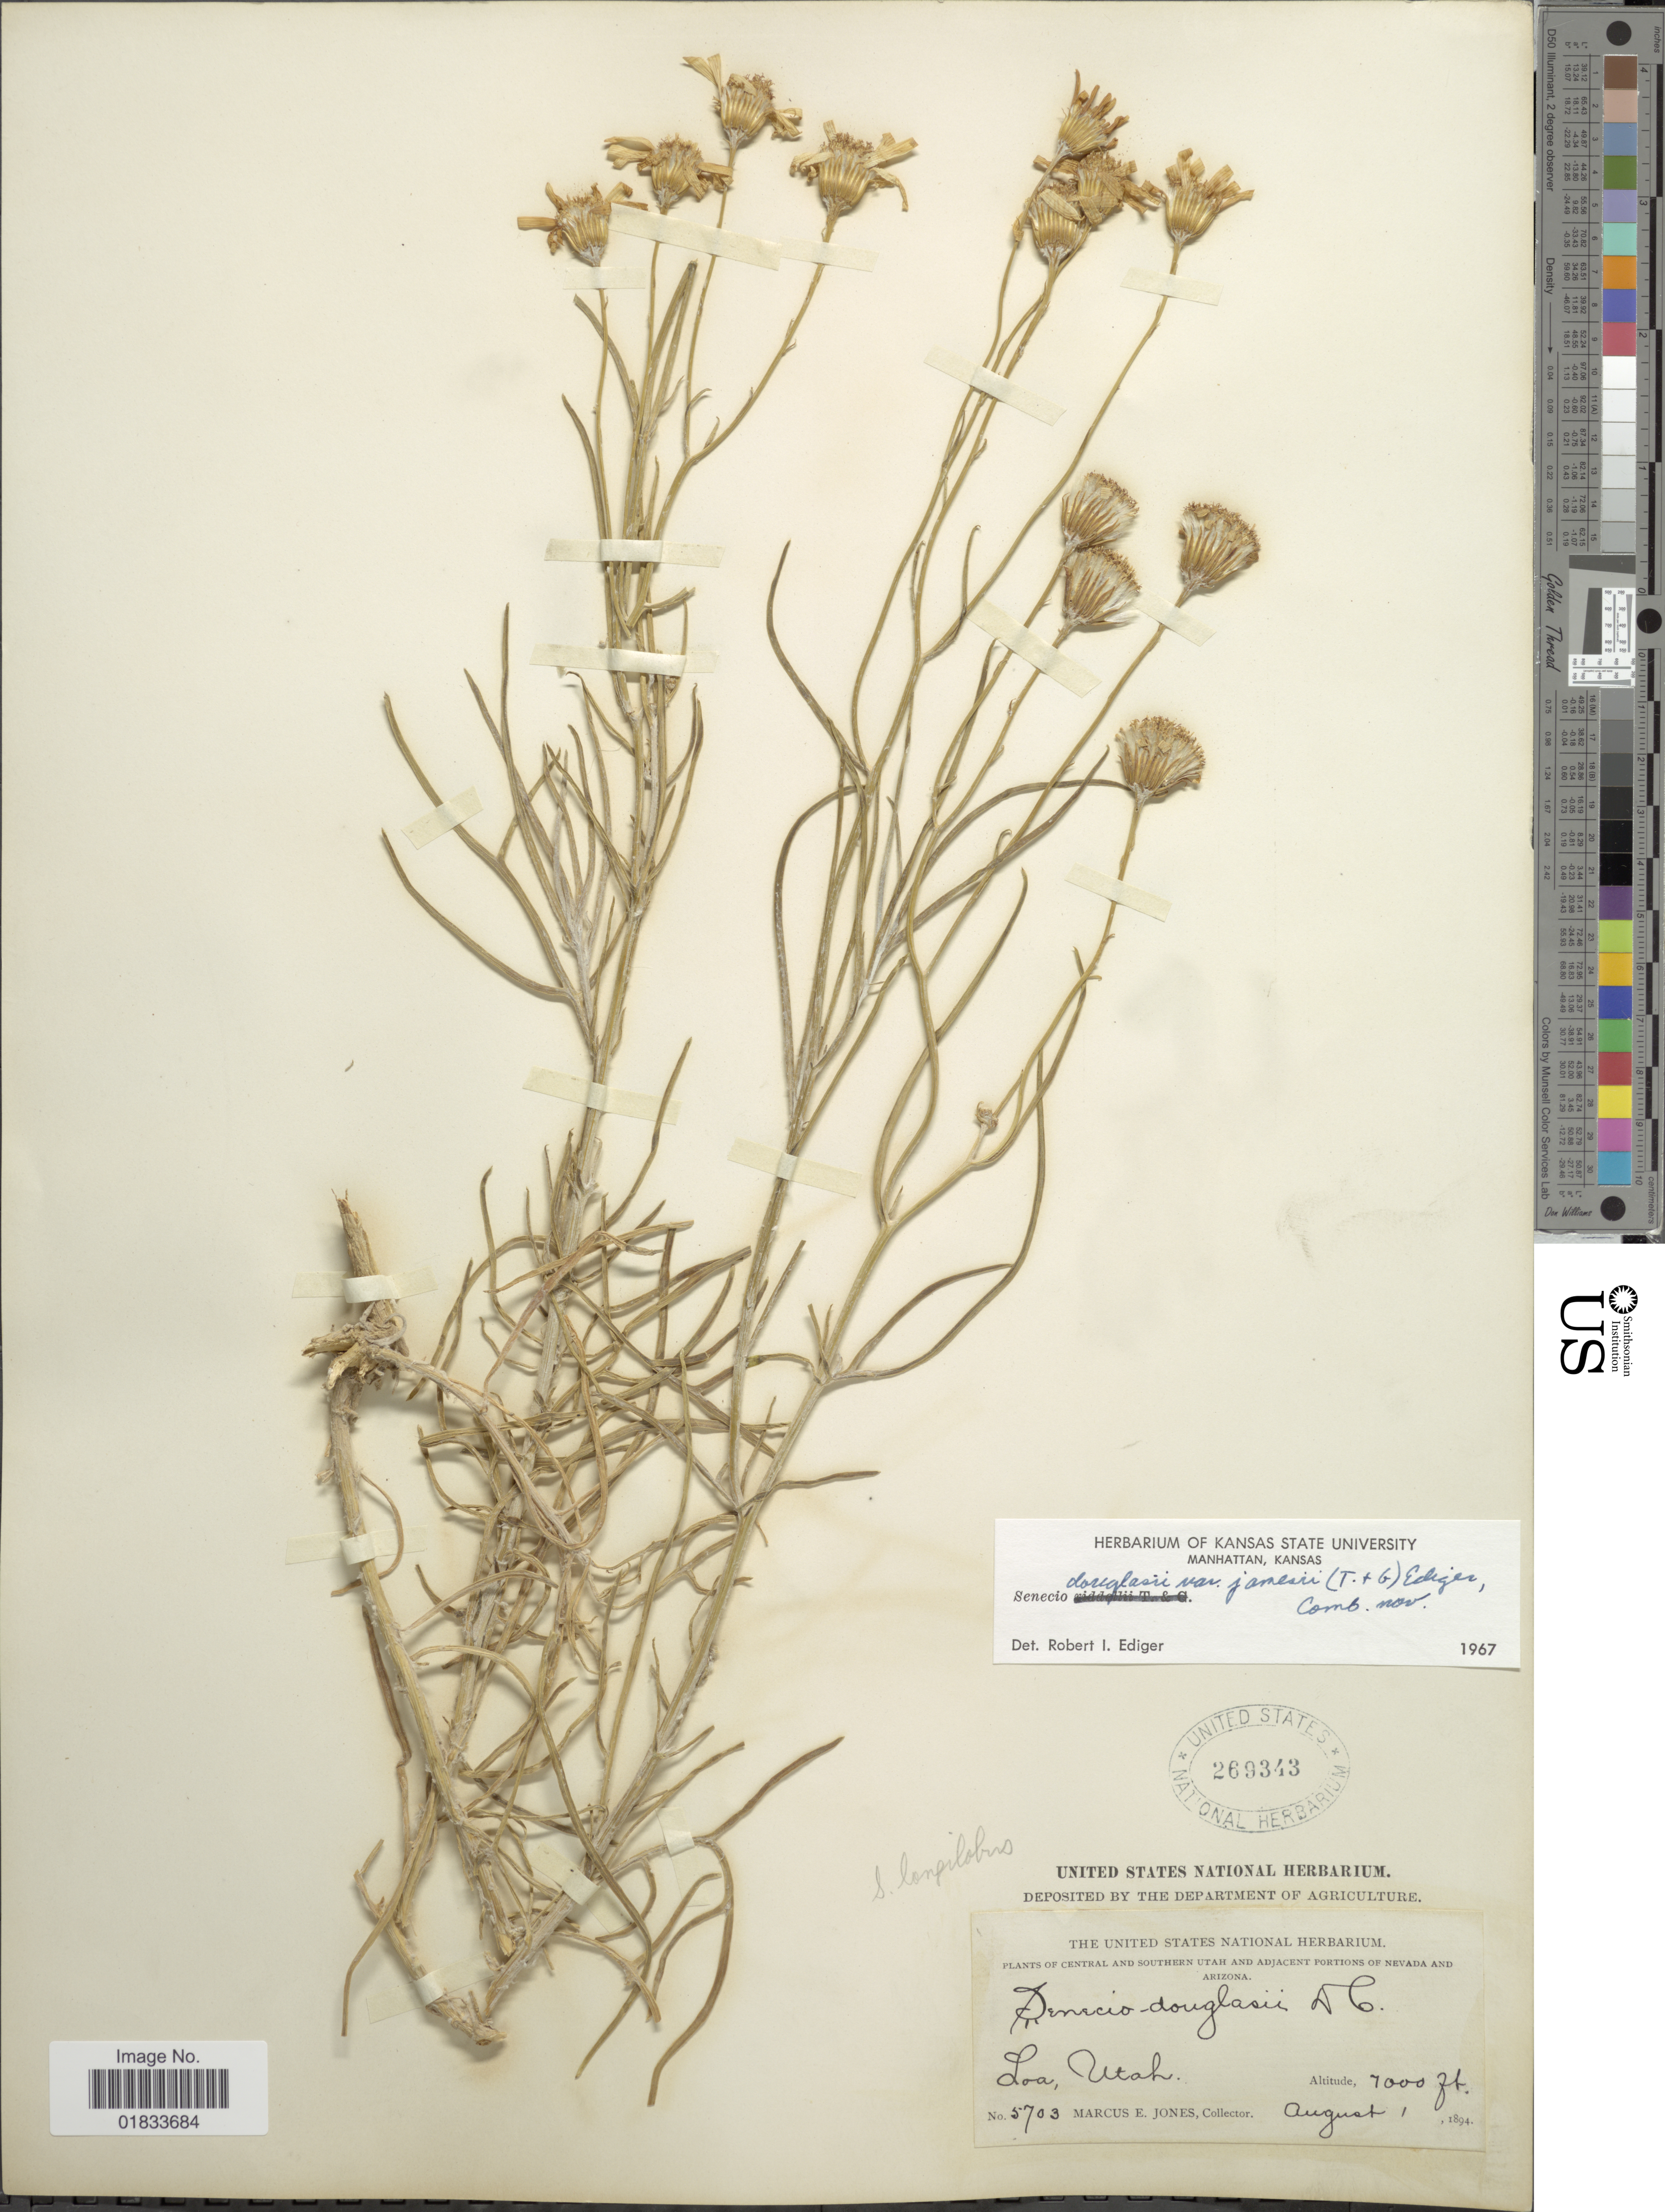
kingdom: Plantae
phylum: Tracheophyta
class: Magnoliopsida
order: Asterales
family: Asteraceae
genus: Senecio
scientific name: Senecio flaccidus var. flaccidus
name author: Less.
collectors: M. E. Jones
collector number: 5703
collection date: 1894-08-01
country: United States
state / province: Utah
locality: Central and Southern Utah and Adjacent Portions of Nevada and Arizona, Loa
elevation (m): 305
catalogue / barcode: US 269343